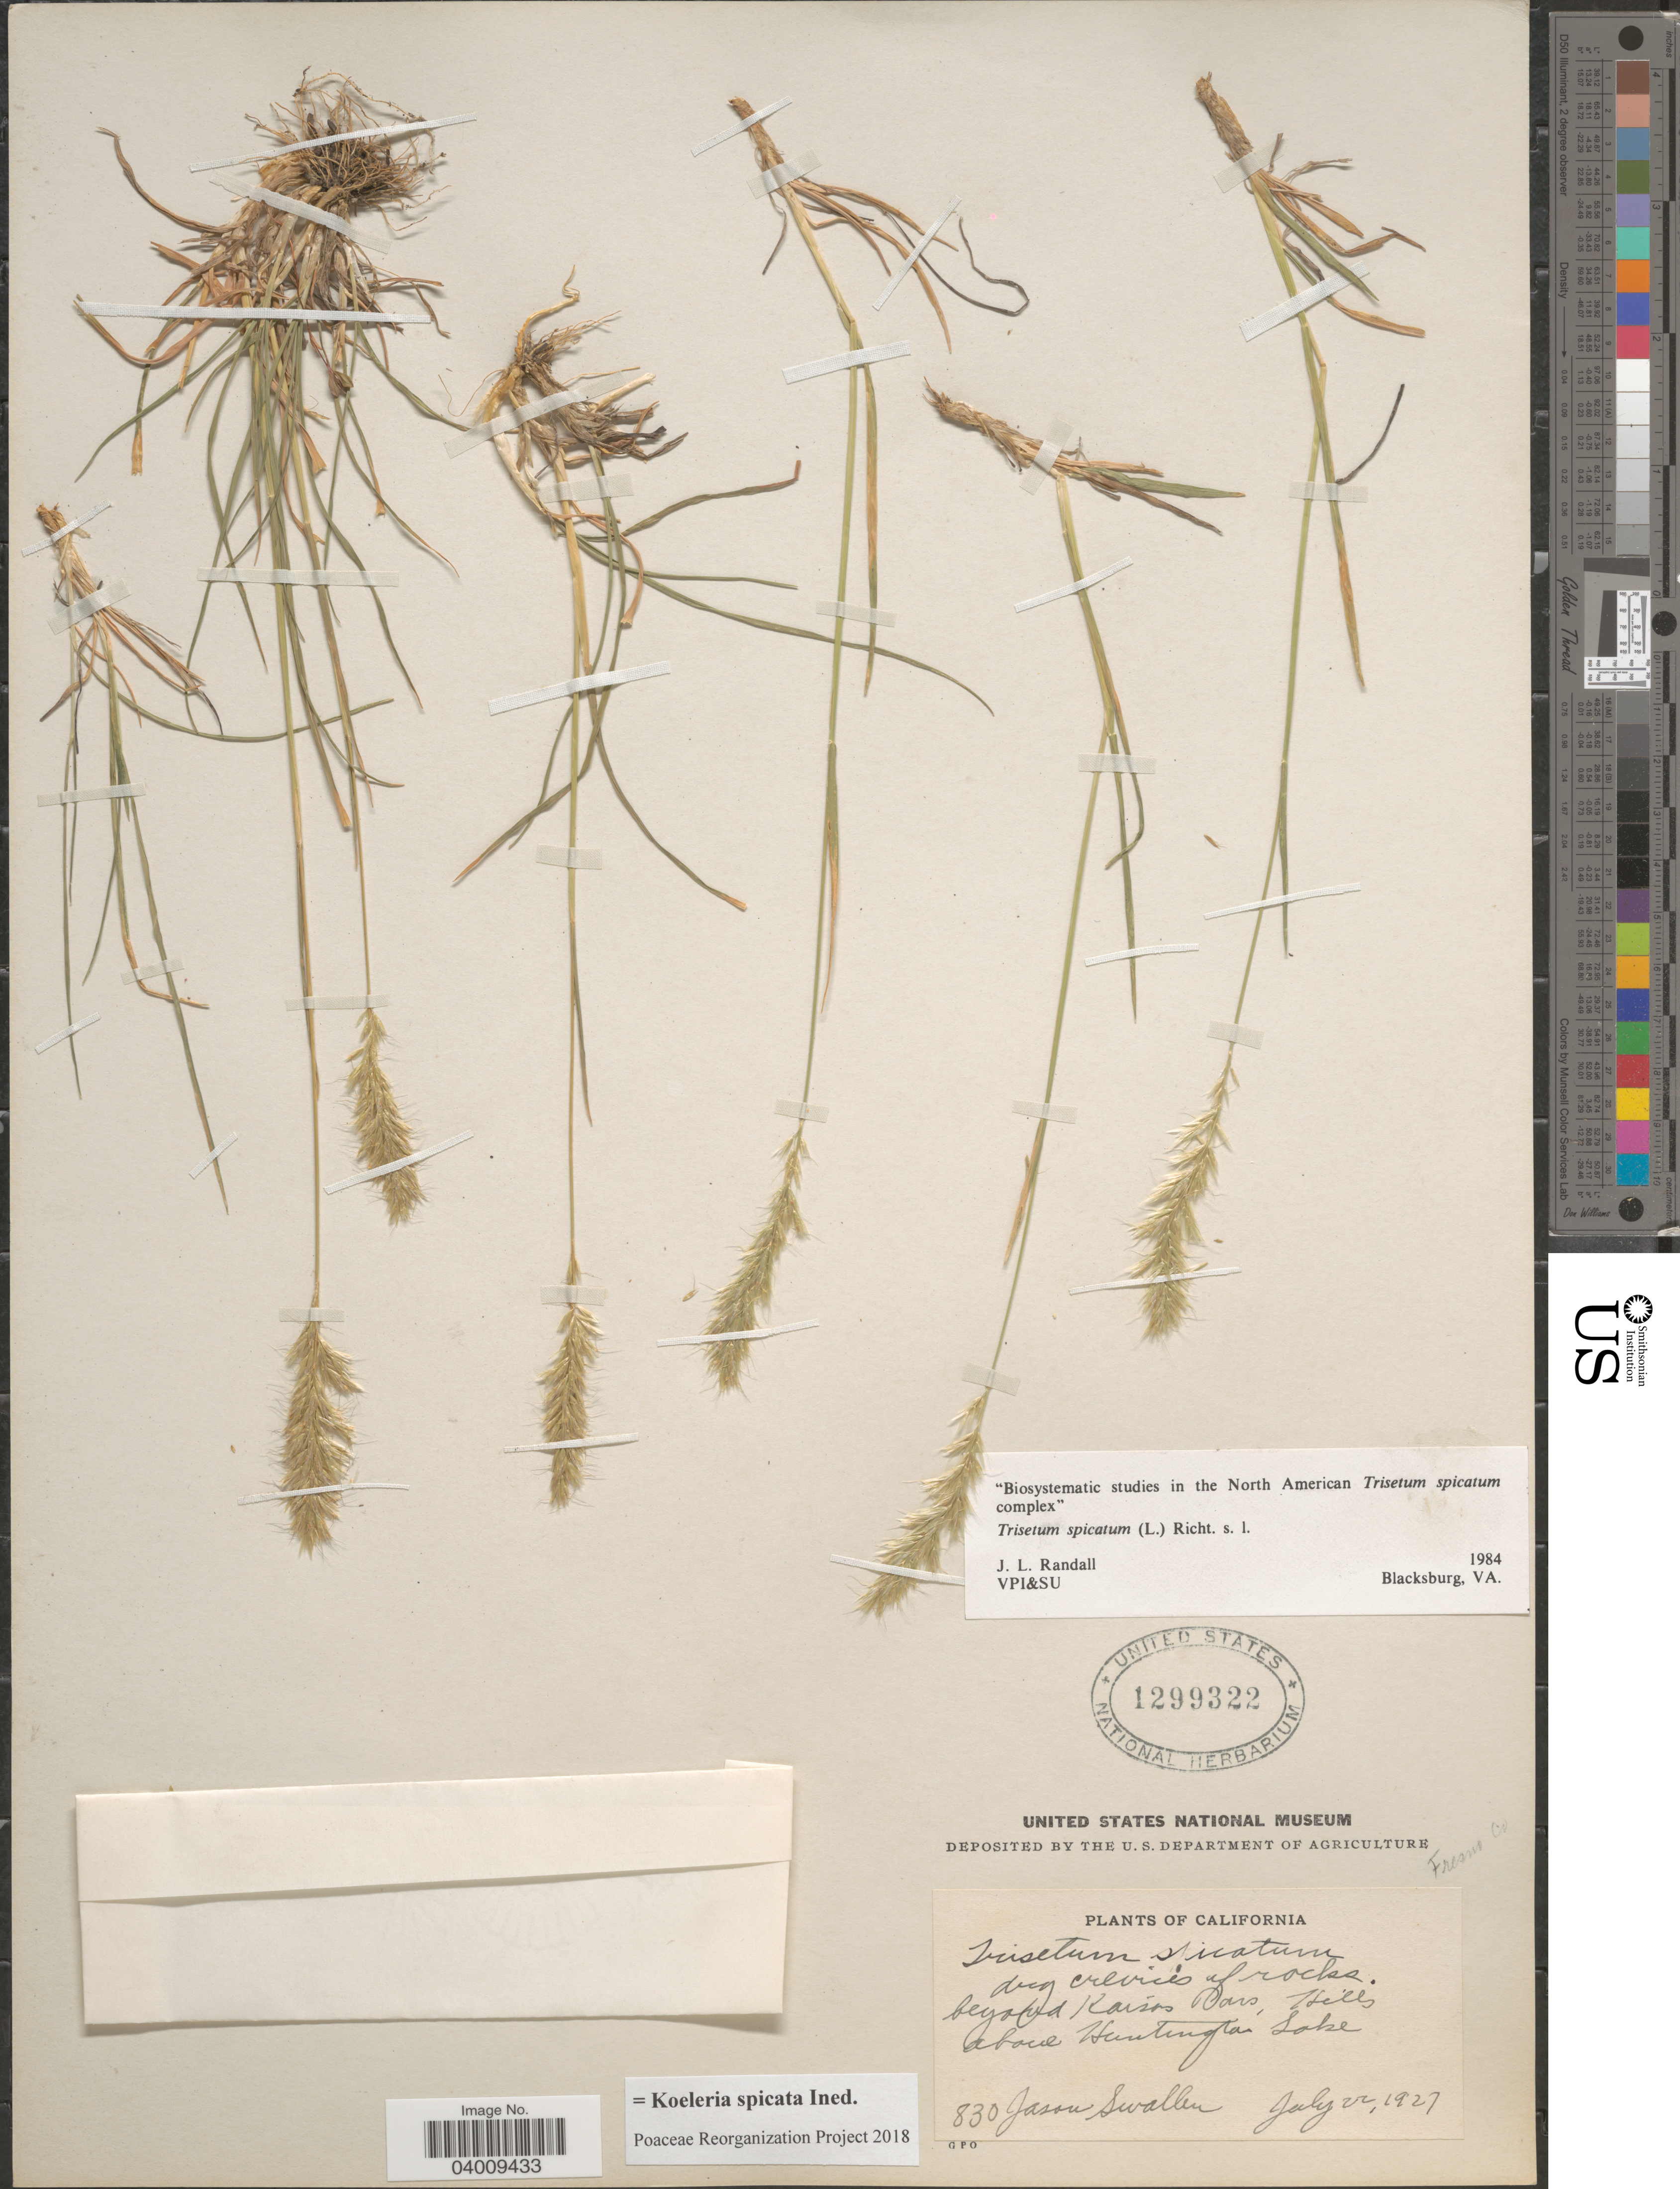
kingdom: Plantae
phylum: Tracheophyta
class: Liliopsida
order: Poales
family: Poaceae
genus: Koeleria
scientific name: Koeleria spicata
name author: (L.) Barberá et al.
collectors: J. R. Swallen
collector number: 830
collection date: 1927-07-22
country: United States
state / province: California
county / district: Fresno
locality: Fresno Co. Beyond Kaiser Bars, Hills above Huntington Lake.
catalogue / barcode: US 1299322